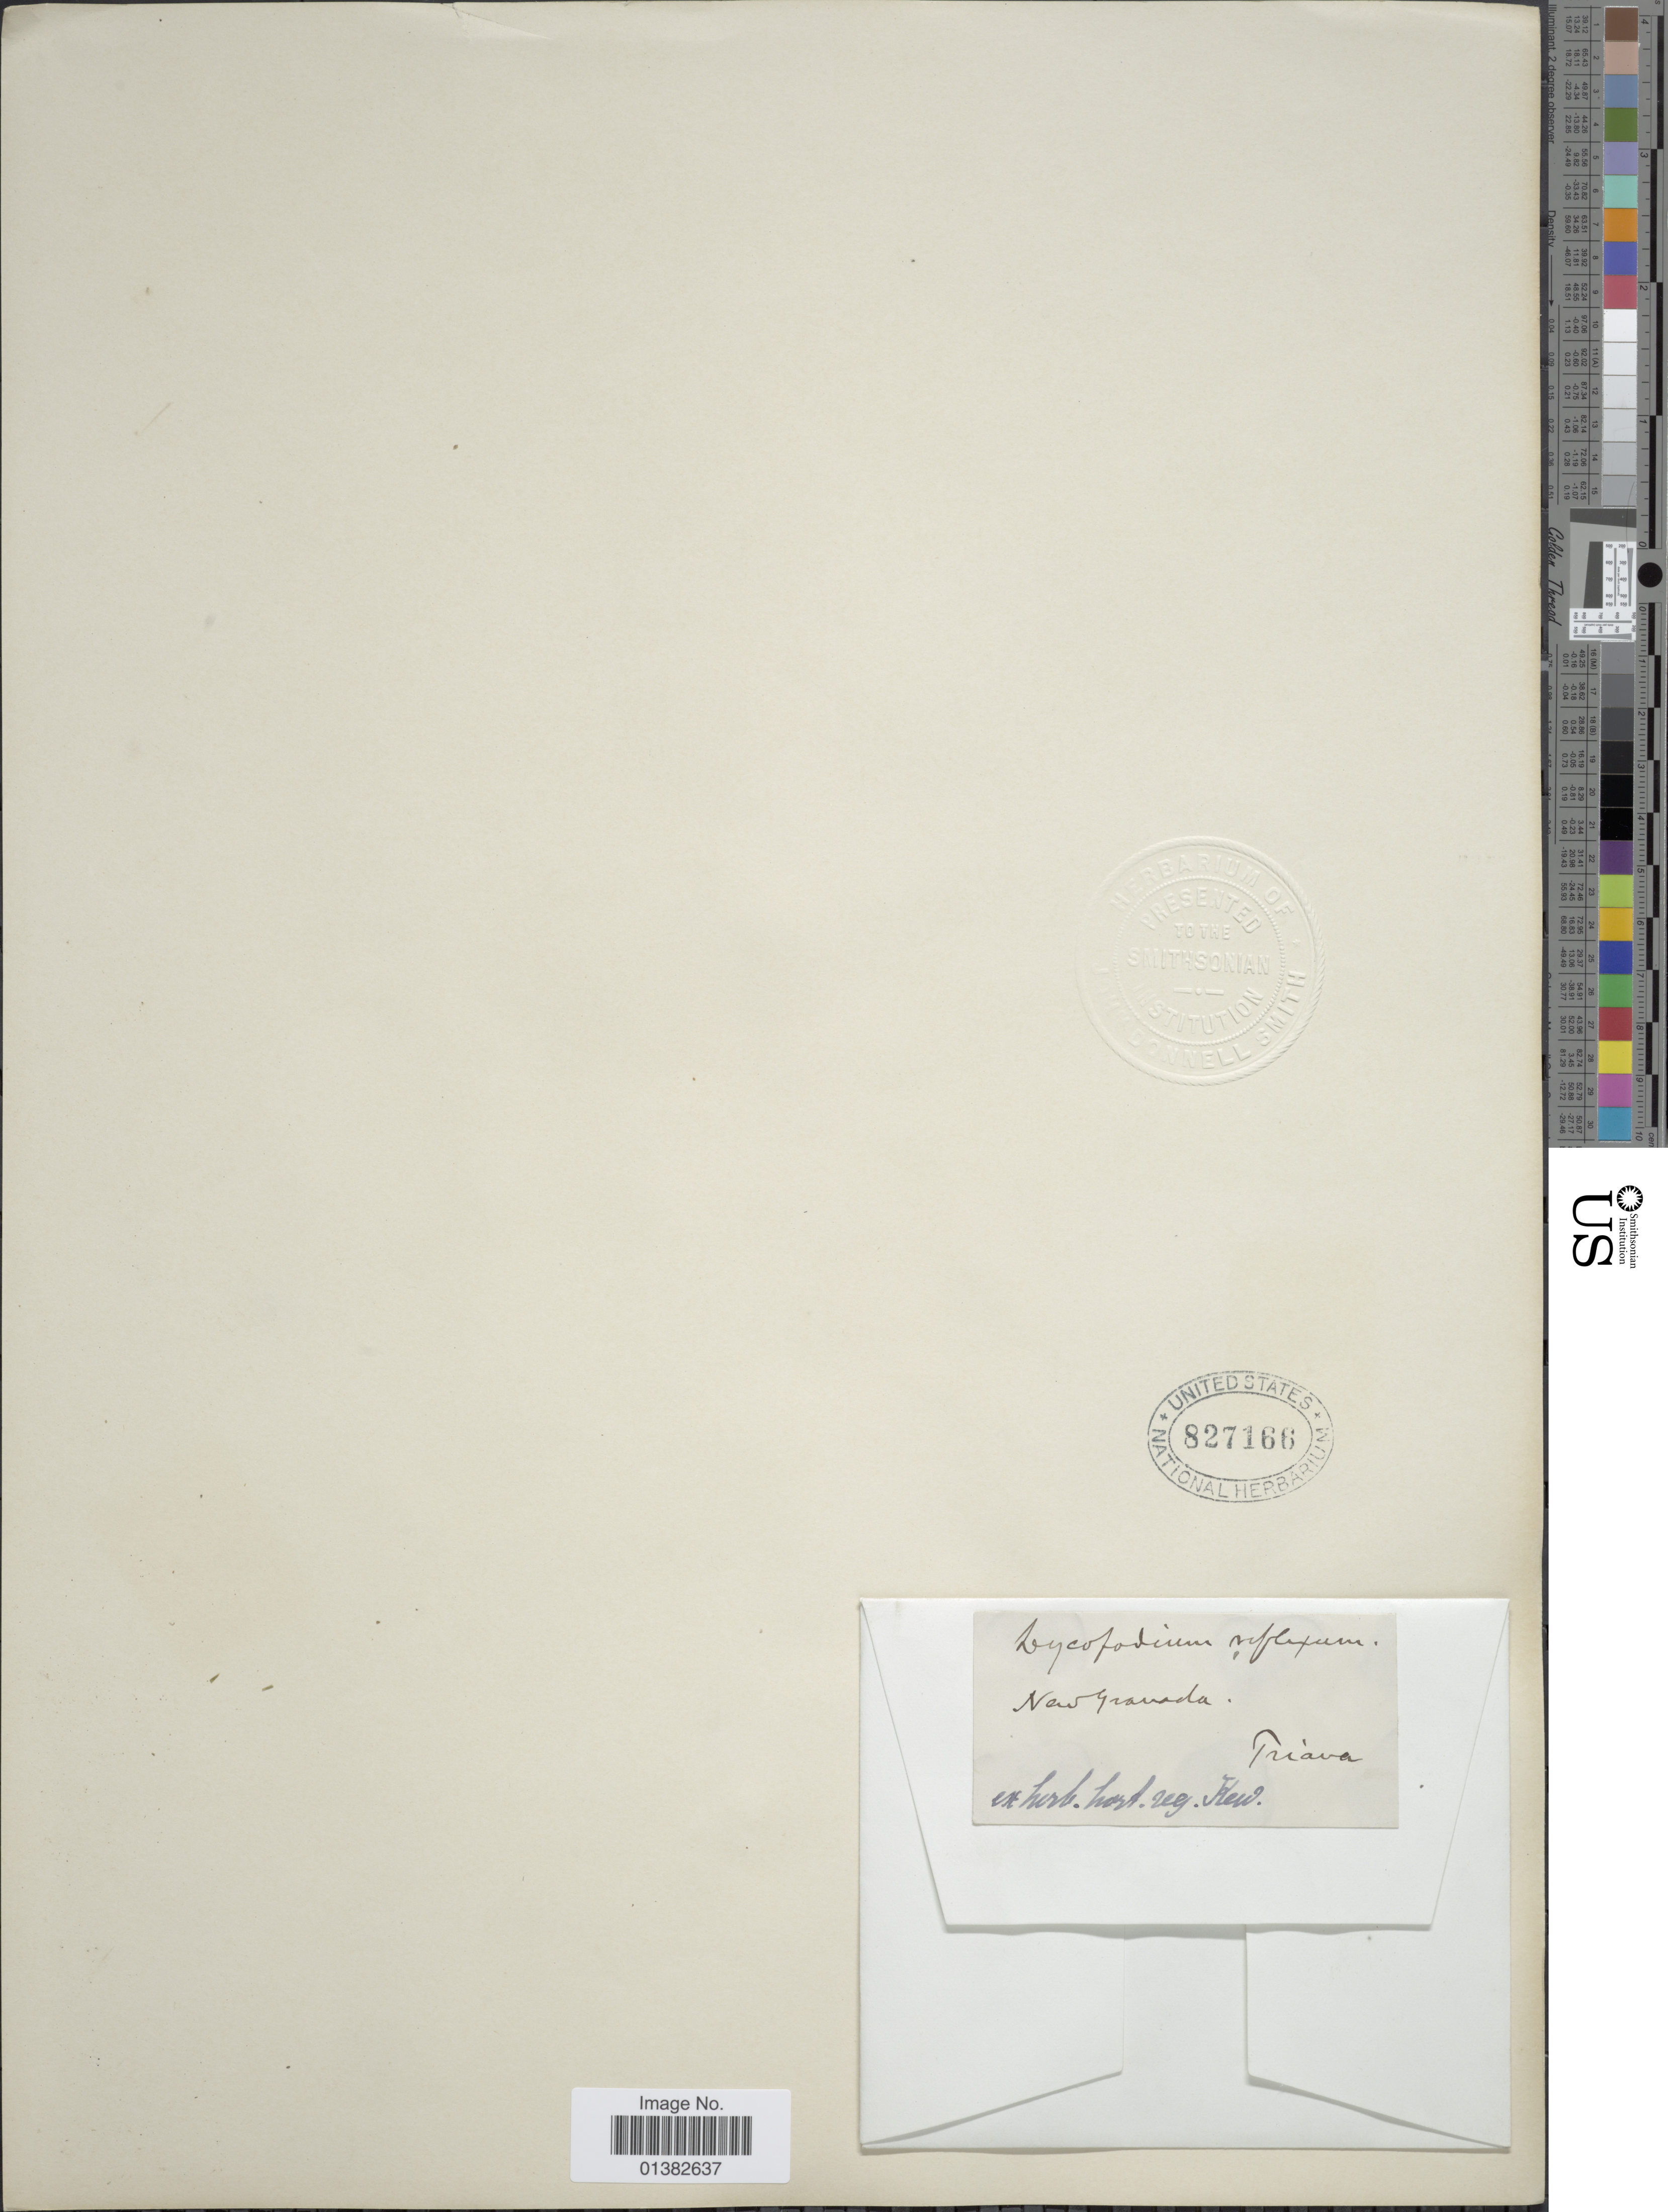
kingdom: Plantae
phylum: Tracheophyta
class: Lycopodiopsida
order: Lycopodiales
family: Lycopodiaceae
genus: Phlegmariurus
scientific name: Phlegmariurus reflexus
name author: (Lam.) B. Øllg.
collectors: Triana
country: Colombia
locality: New Granada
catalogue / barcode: US 827166